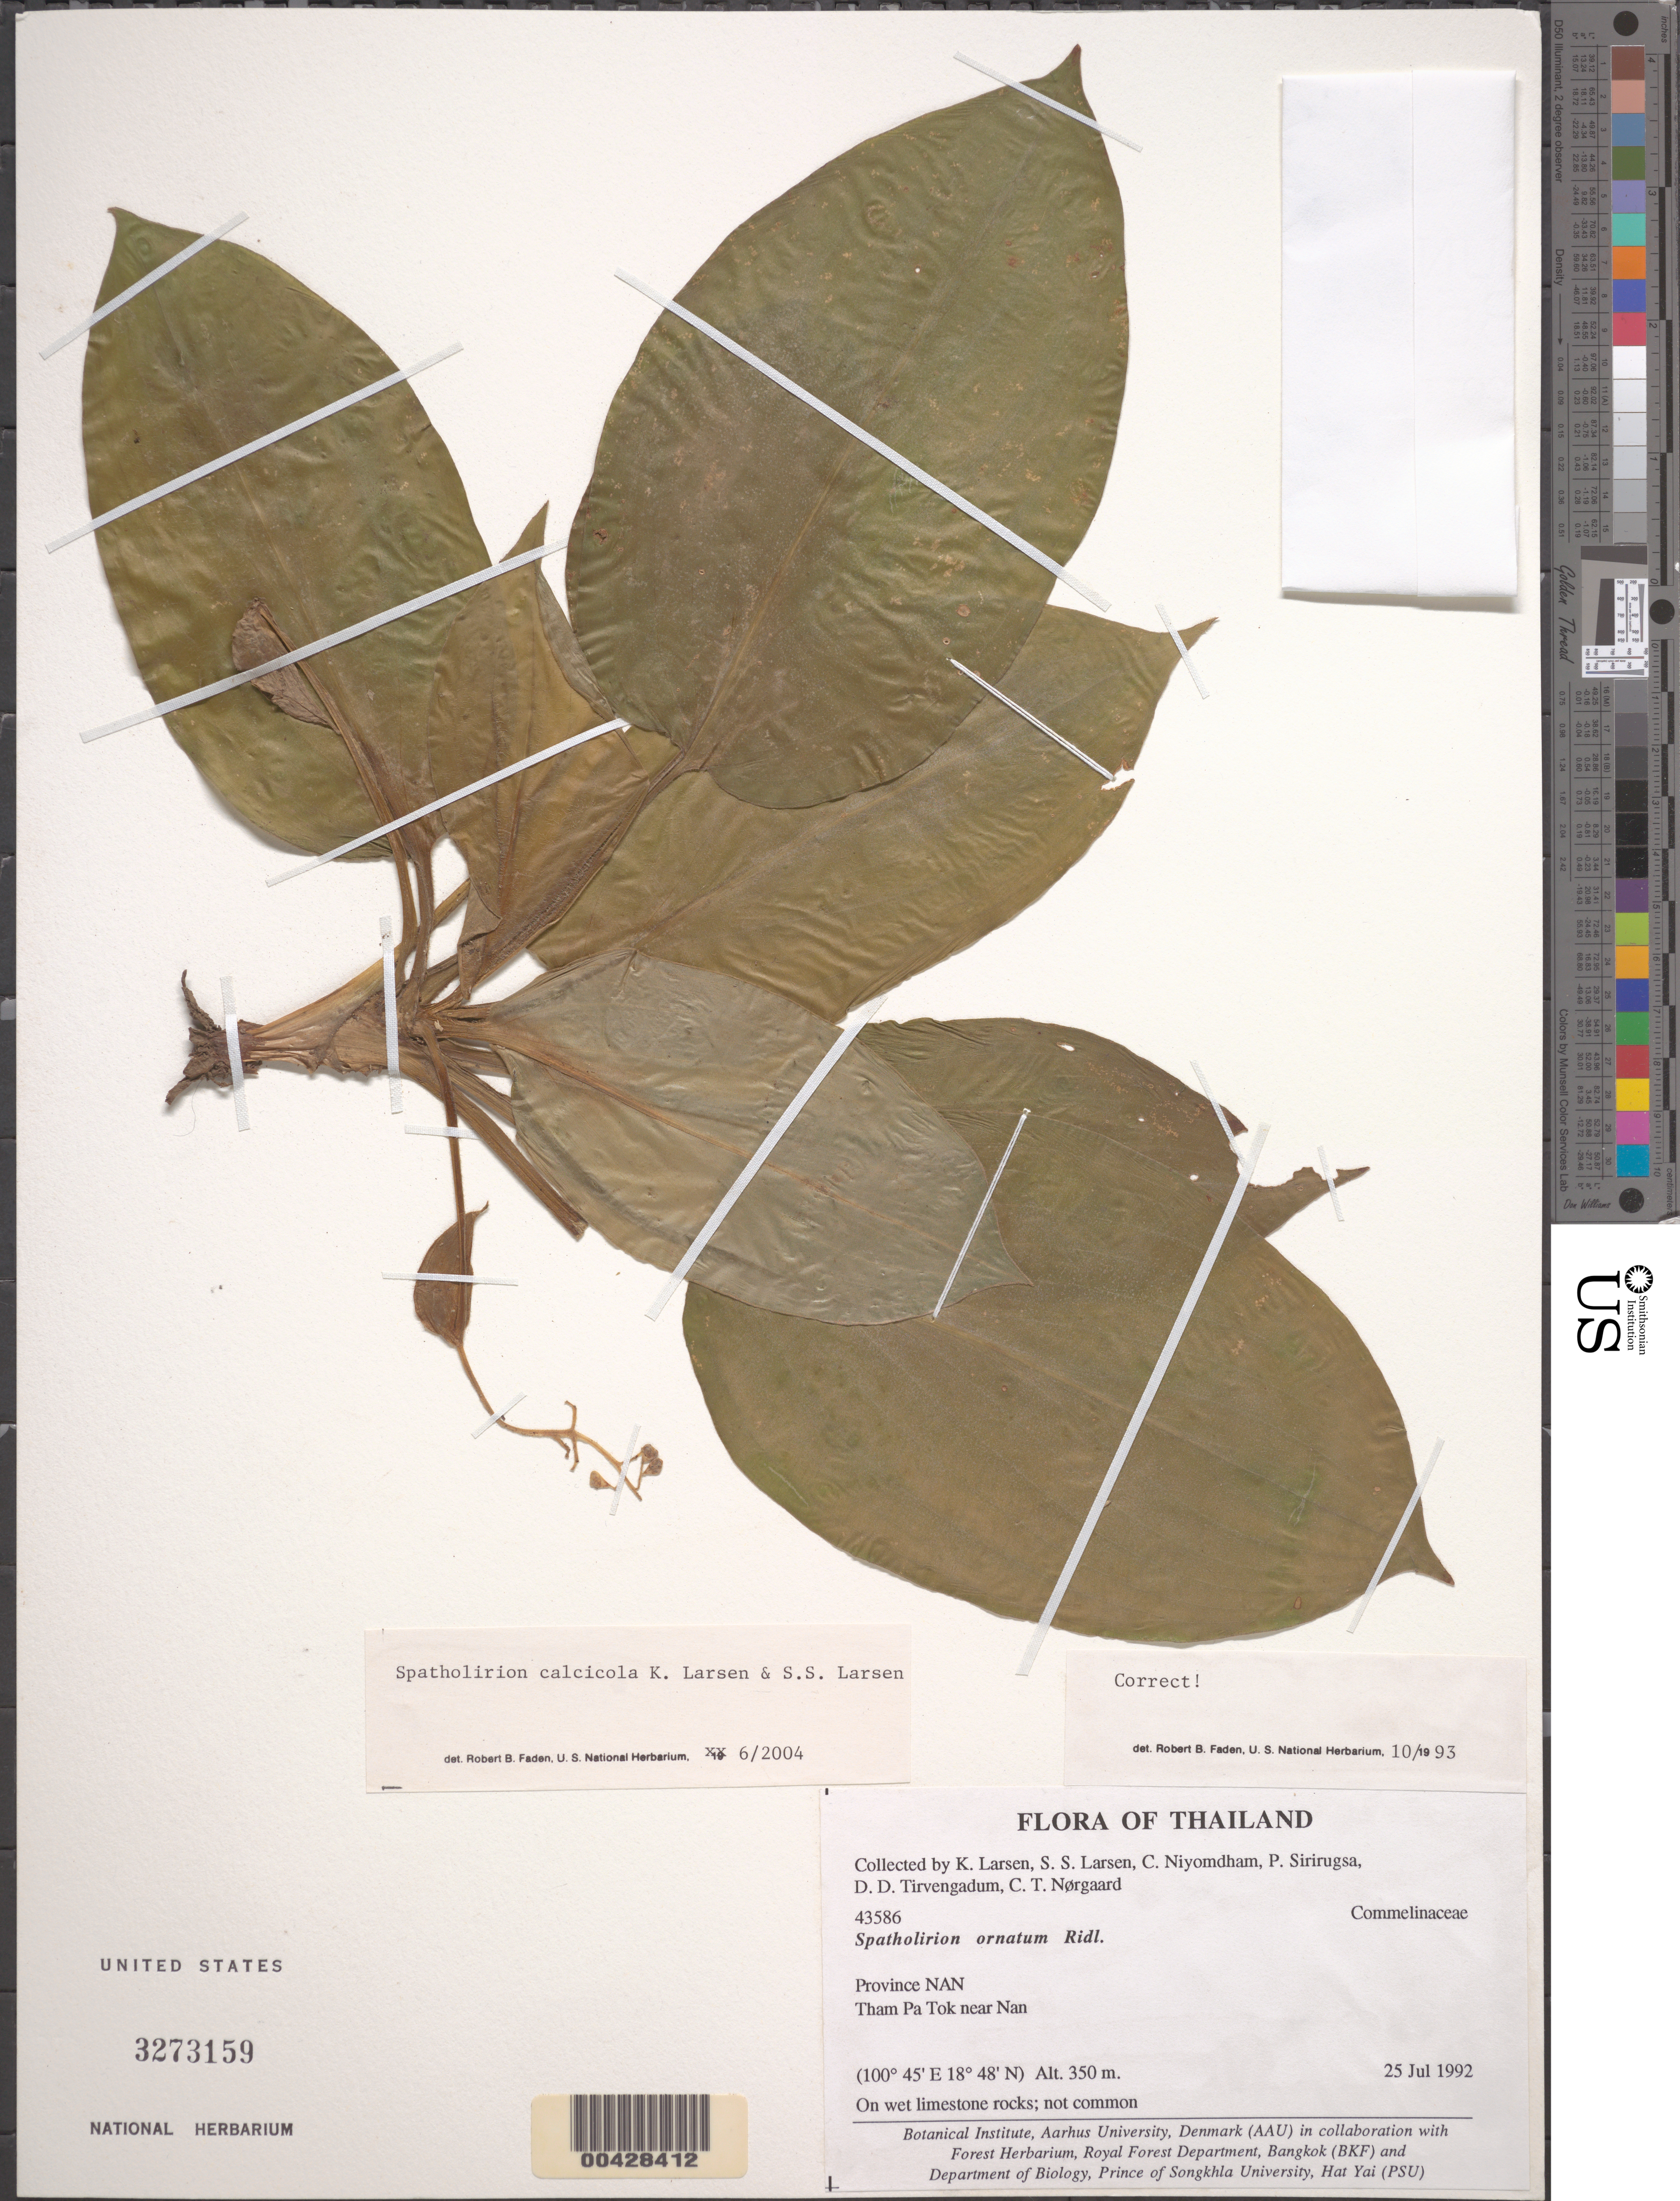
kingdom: Plantae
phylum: Tracheophyta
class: Liliopsida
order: Commelinales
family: Commelinaceae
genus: Spatholirion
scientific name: Spatholirion calcicola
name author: K. Larsen & S.S. Larsen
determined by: Faden, Robert B., (US), Smithsonian Institution - National Museum of Natural History (UNITED STATES)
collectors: K. Larsen, S. Larsen, C. Niyomdham & P. Sirirugsa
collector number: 43586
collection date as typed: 25 Jul 1992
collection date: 1992-07-25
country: Thailand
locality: Nan, tham pa tok, near nan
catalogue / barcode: US 3273159